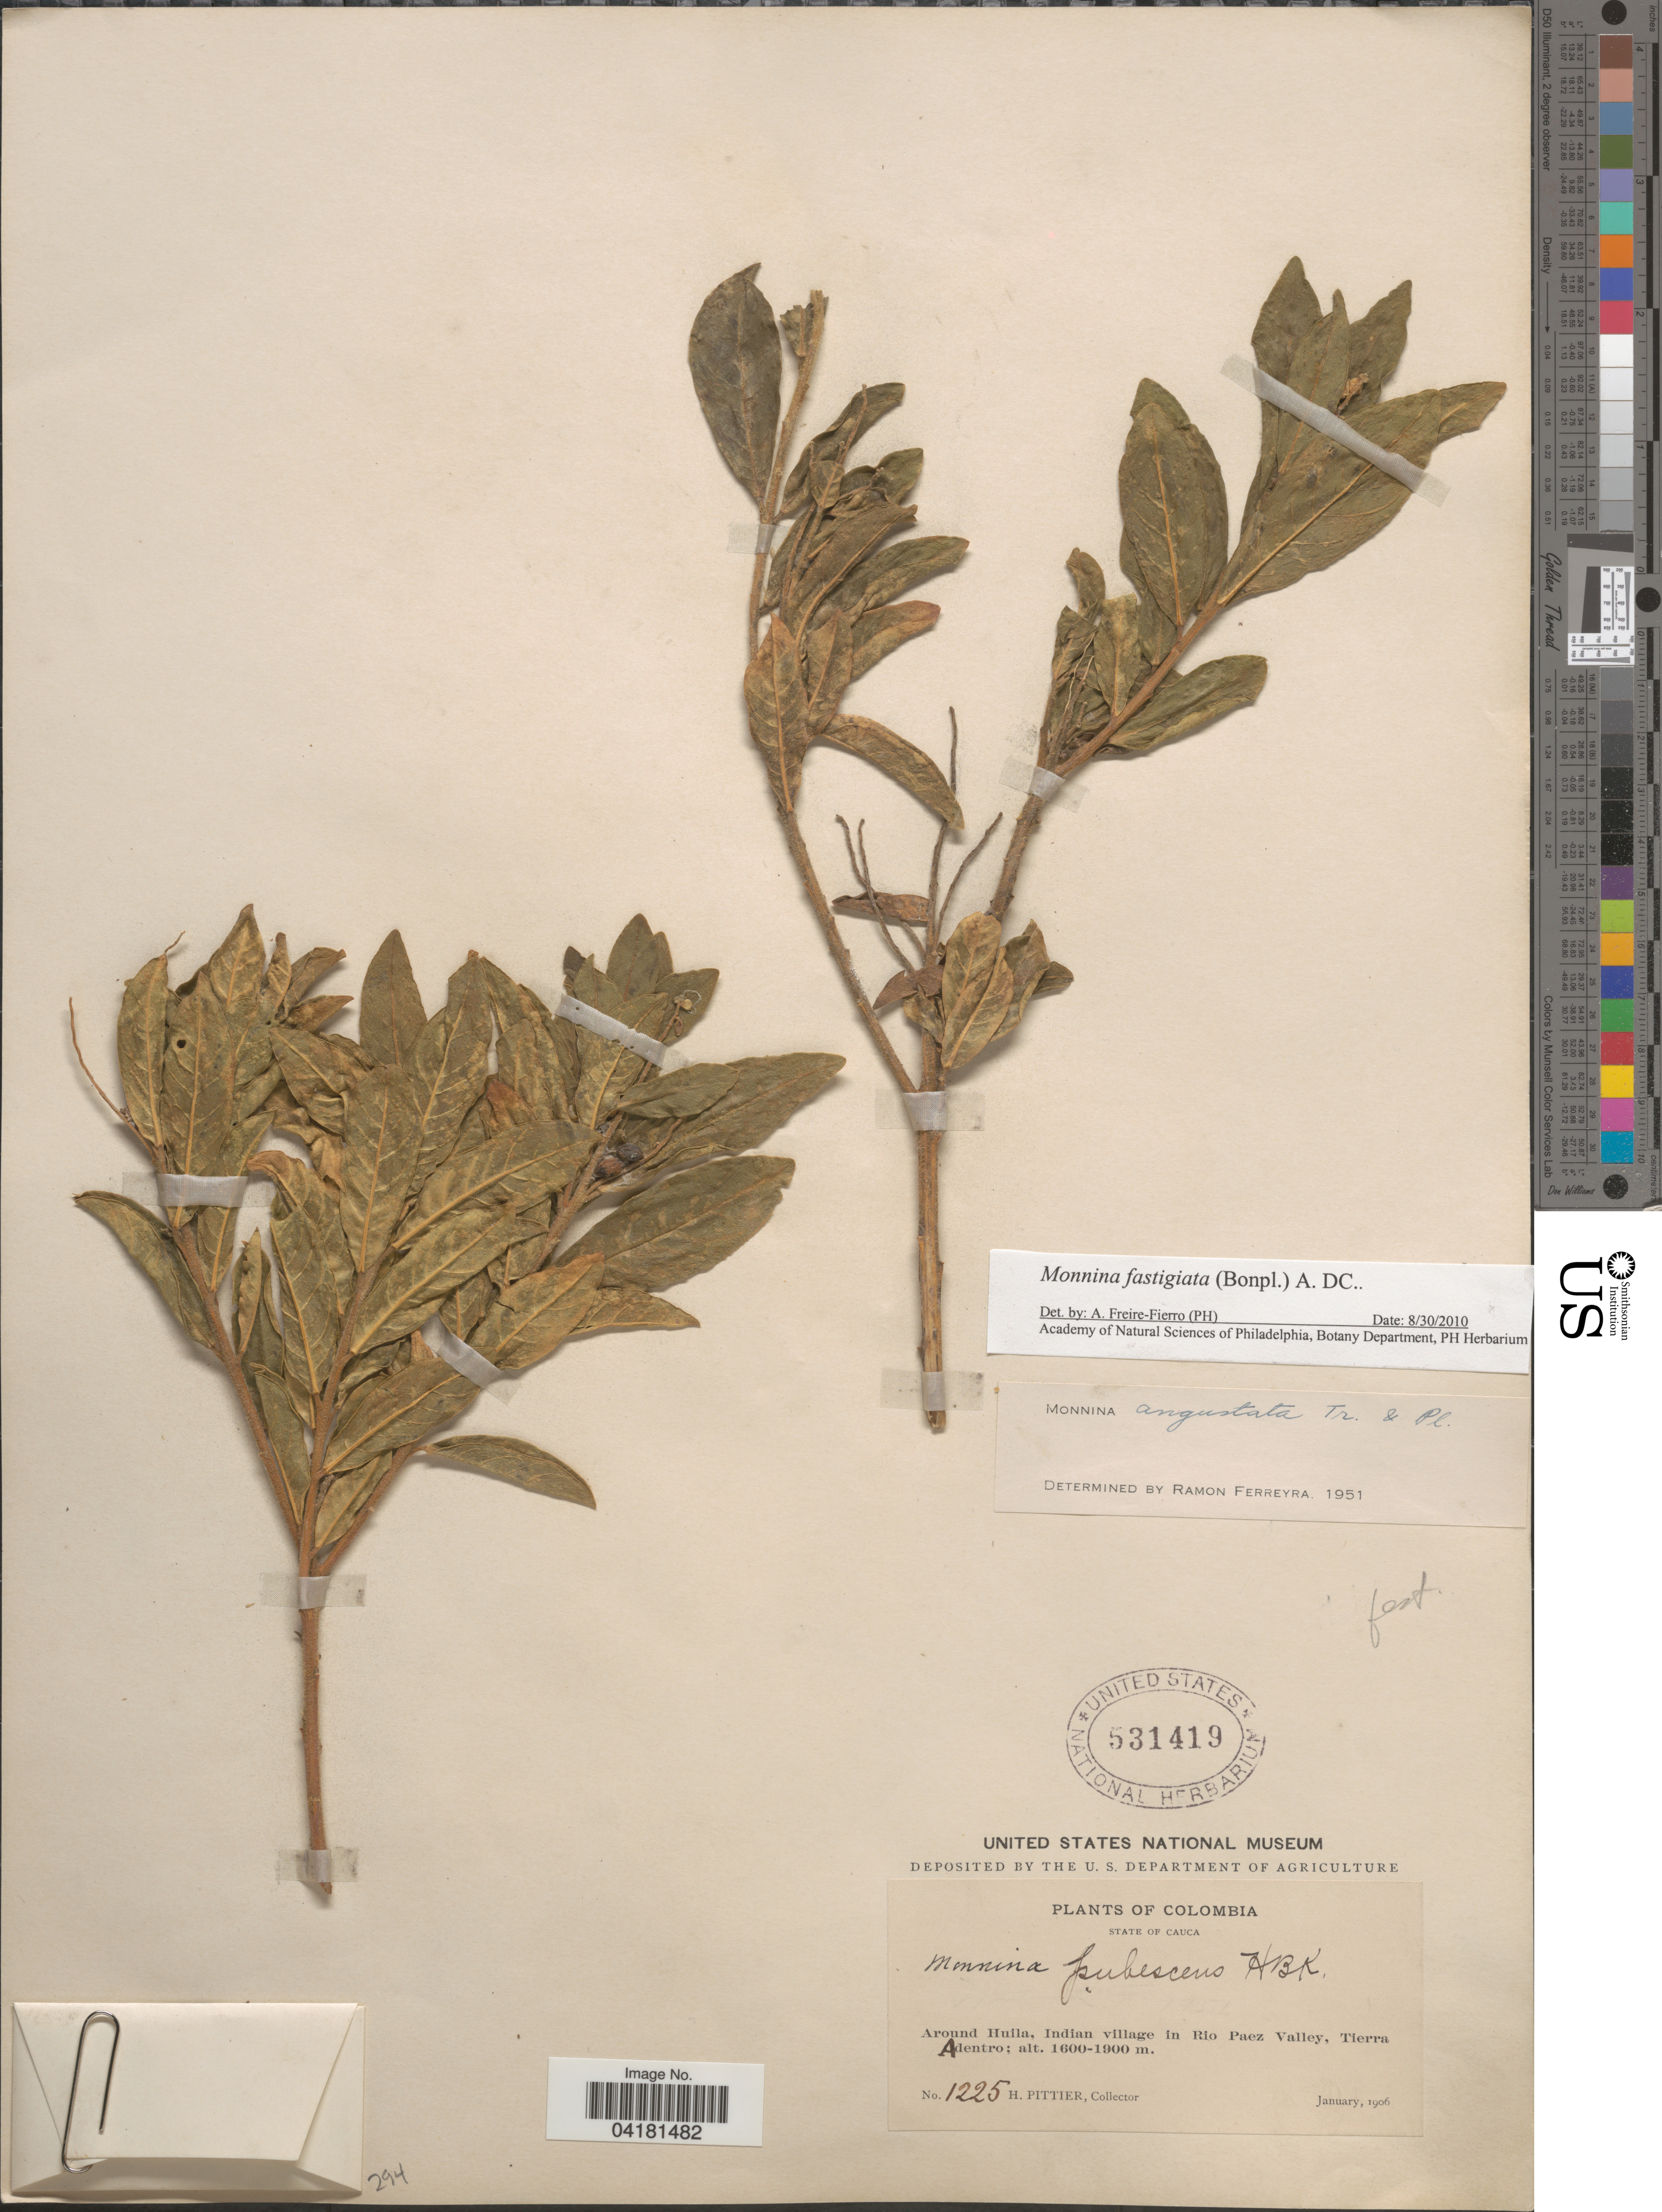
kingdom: Plantae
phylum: Tracheophyta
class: Magnoliopsida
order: Fabales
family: Polygalaceae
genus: Monnina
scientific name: Monnina fastigiata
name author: (Bonpl.) DC.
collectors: H. F. Pittier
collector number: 1225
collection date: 1906-01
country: Colombia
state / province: Cauca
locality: Around Huila, Indian village in Rio Paez Valley, Tierra Adentro.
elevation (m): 1600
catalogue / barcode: US 531419